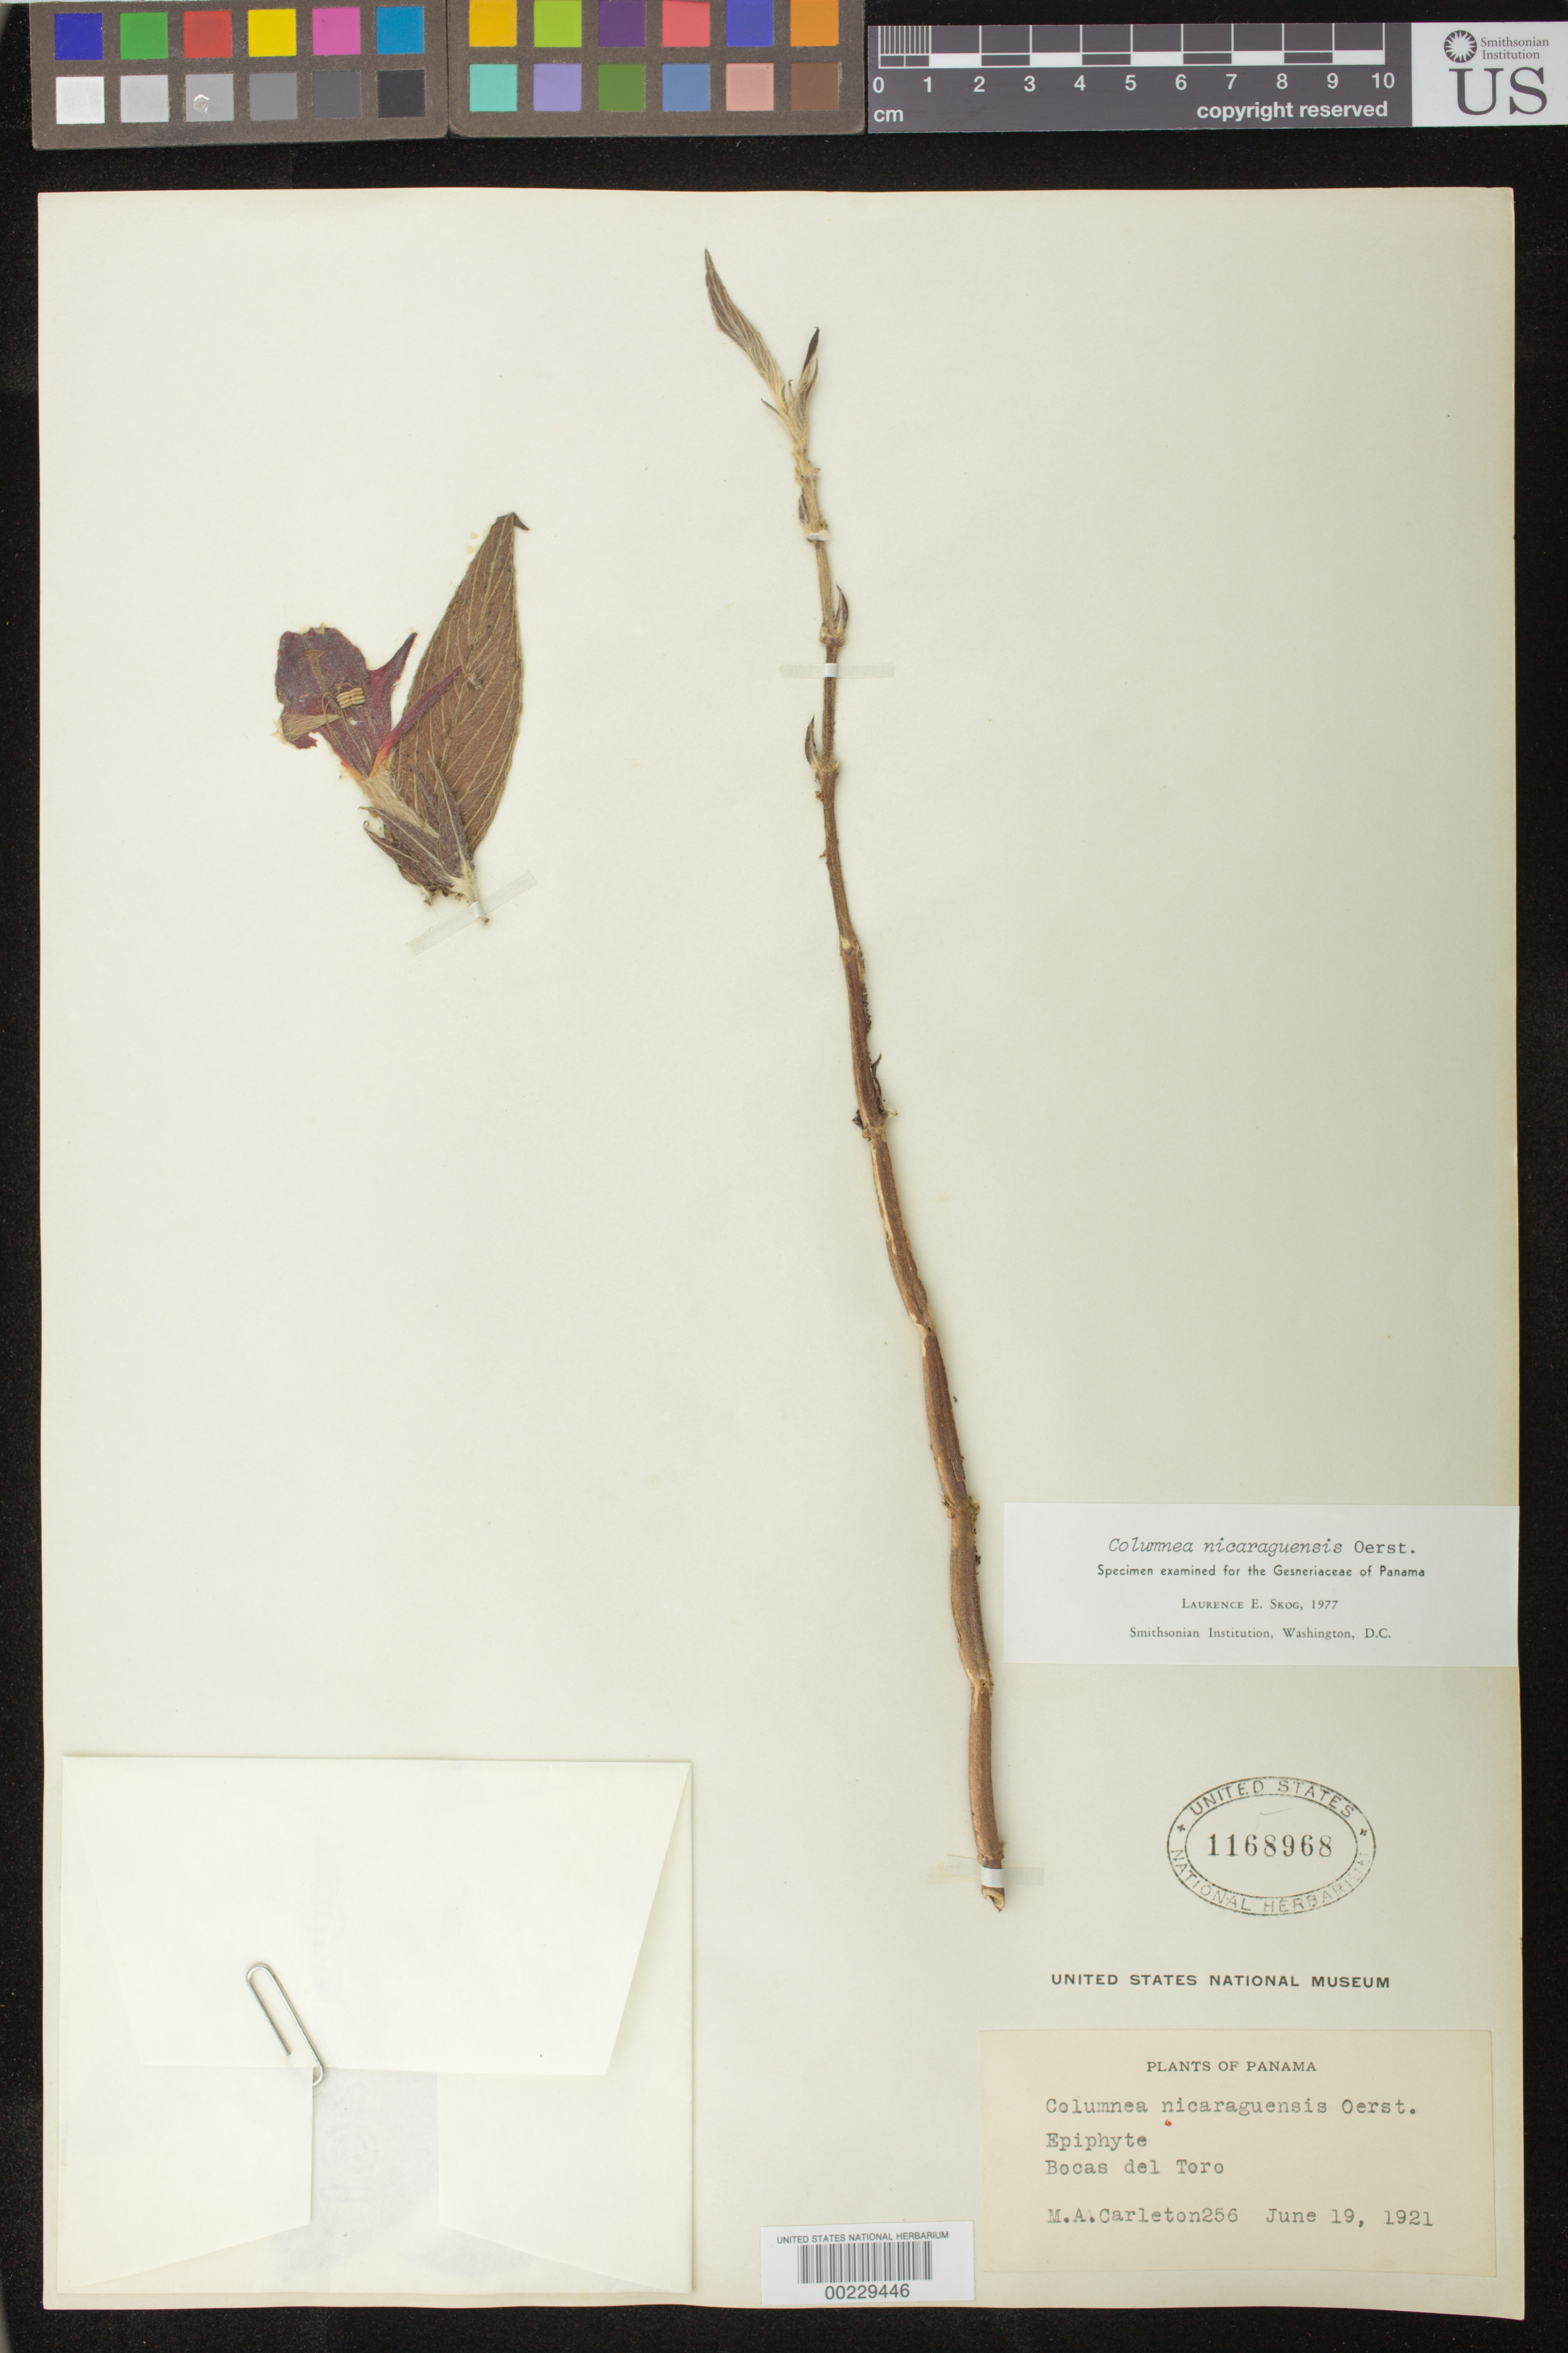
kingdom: Plantae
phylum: Tracheophyta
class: Magnoliopsida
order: Lamiales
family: Gesneriaceae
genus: Columnea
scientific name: Columnea nicaraguensis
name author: Oerst.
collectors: M. A. Carleton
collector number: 256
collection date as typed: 19 Jun 1921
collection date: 1921-06-19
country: Panama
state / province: Bocas del Toro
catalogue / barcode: US 1168968